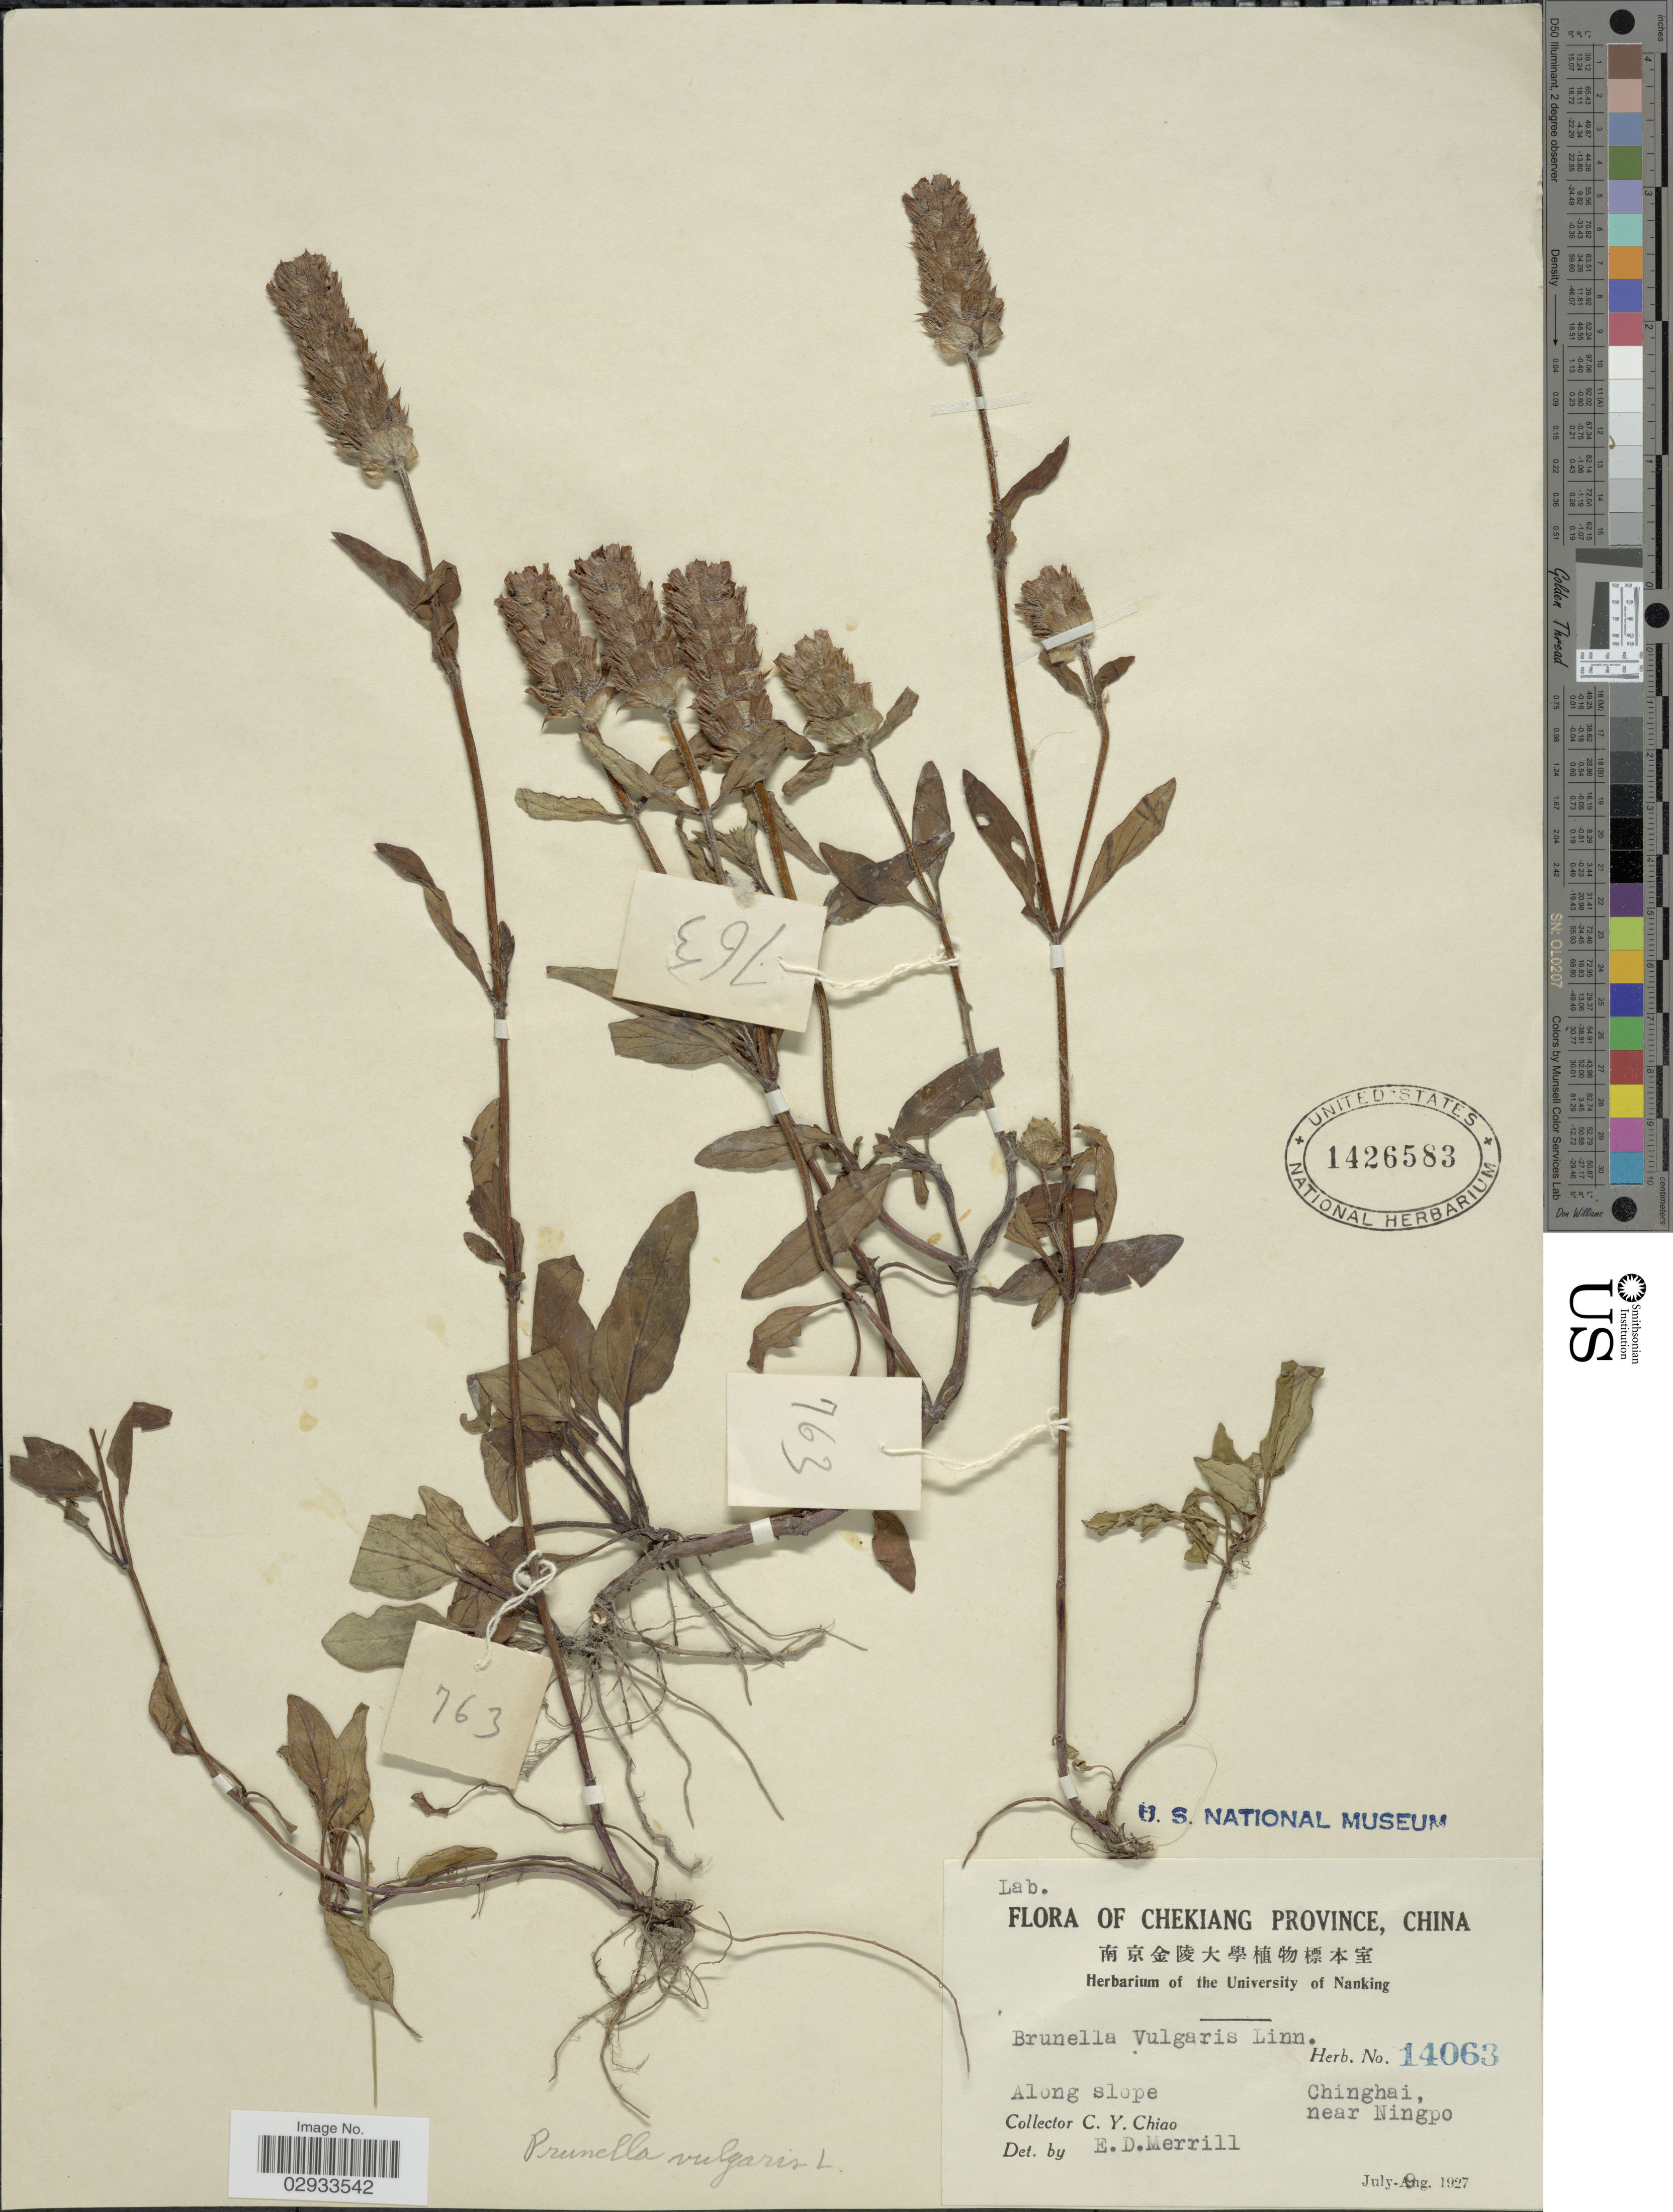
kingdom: Plantae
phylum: Tracheophyta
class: Magnoliopsida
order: Lamiales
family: Lamiaceae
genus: Prunella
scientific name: Prunella vulgaris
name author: L.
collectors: C. Y. Chiao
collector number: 14063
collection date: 1927-07-09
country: China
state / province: Zhejiang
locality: Chekiang Province, China, Along slope, Chinghai, near Ningpo.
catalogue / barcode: US 1426583